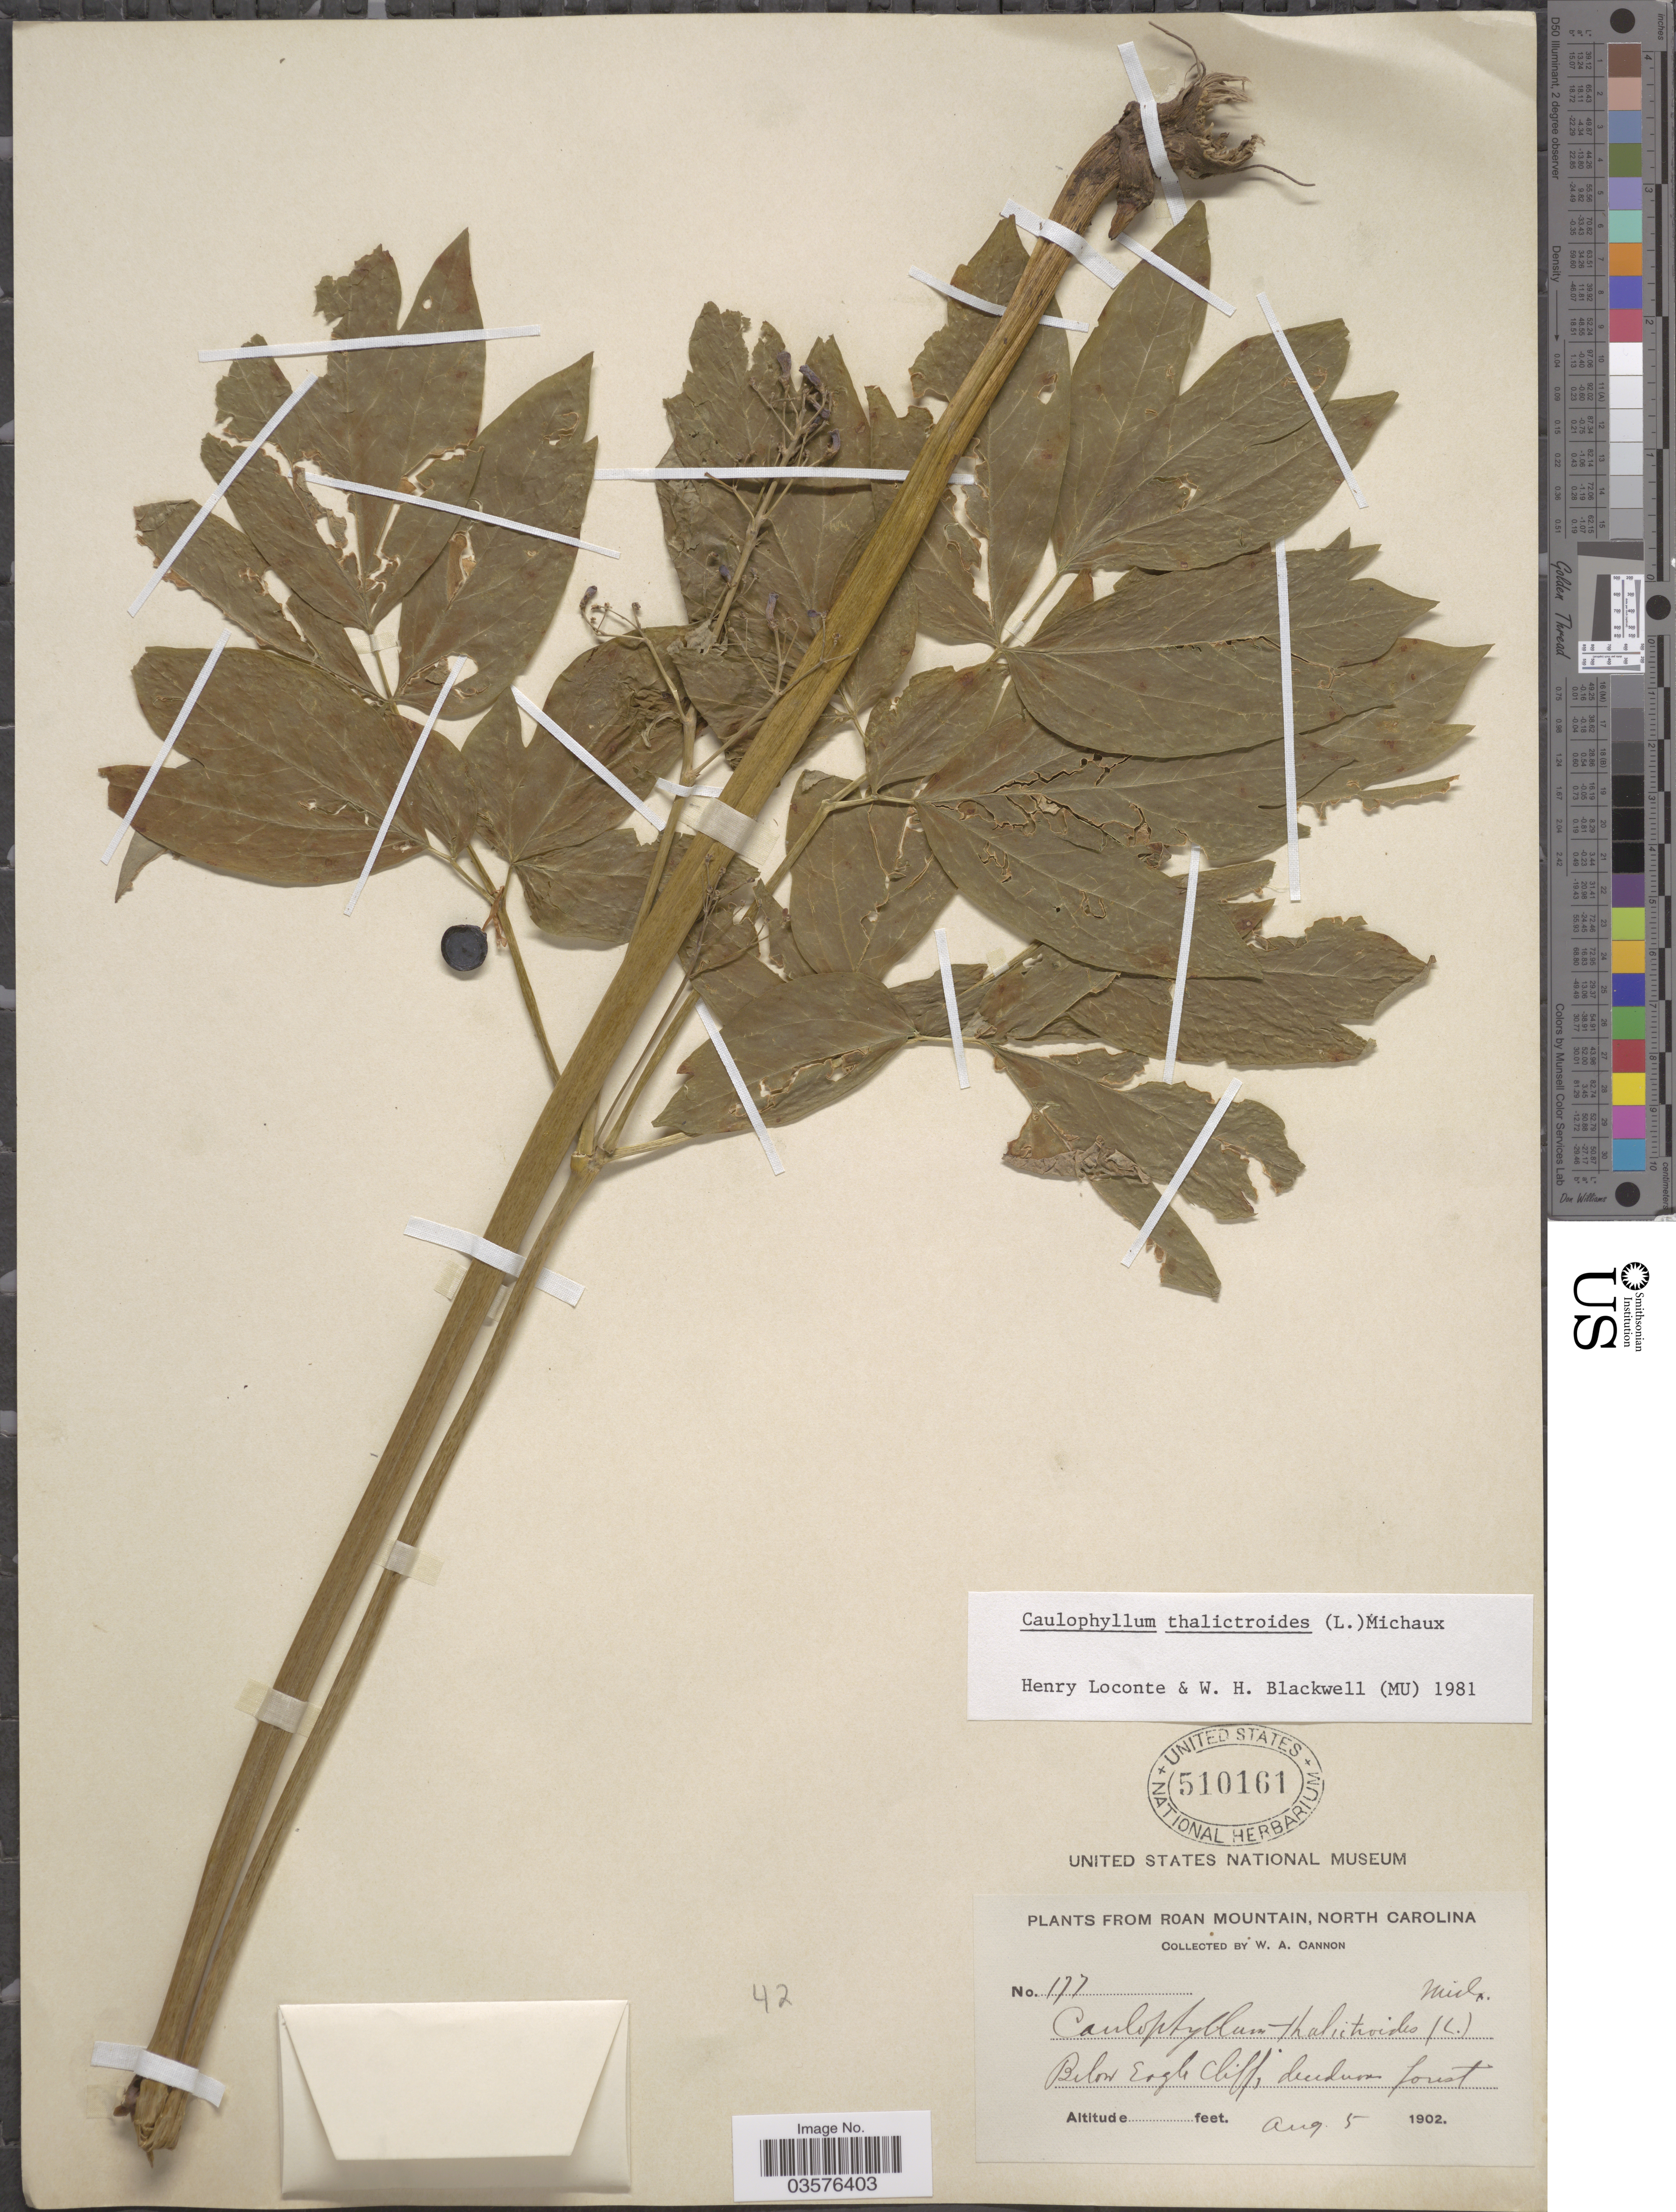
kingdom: Plantae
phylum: Tracheophyta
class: Magnoliopsida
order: Ranunculales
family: Berberidaceae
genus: Caulophyllum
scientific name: Caulophyllum thalictroides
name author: (L.) Michx.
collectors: W. Cannon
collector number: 177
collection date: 1902-08-05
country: United States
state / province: North Carolina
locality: From Roan Mountain. Below Eagle Cliff.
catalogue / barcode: US 510161